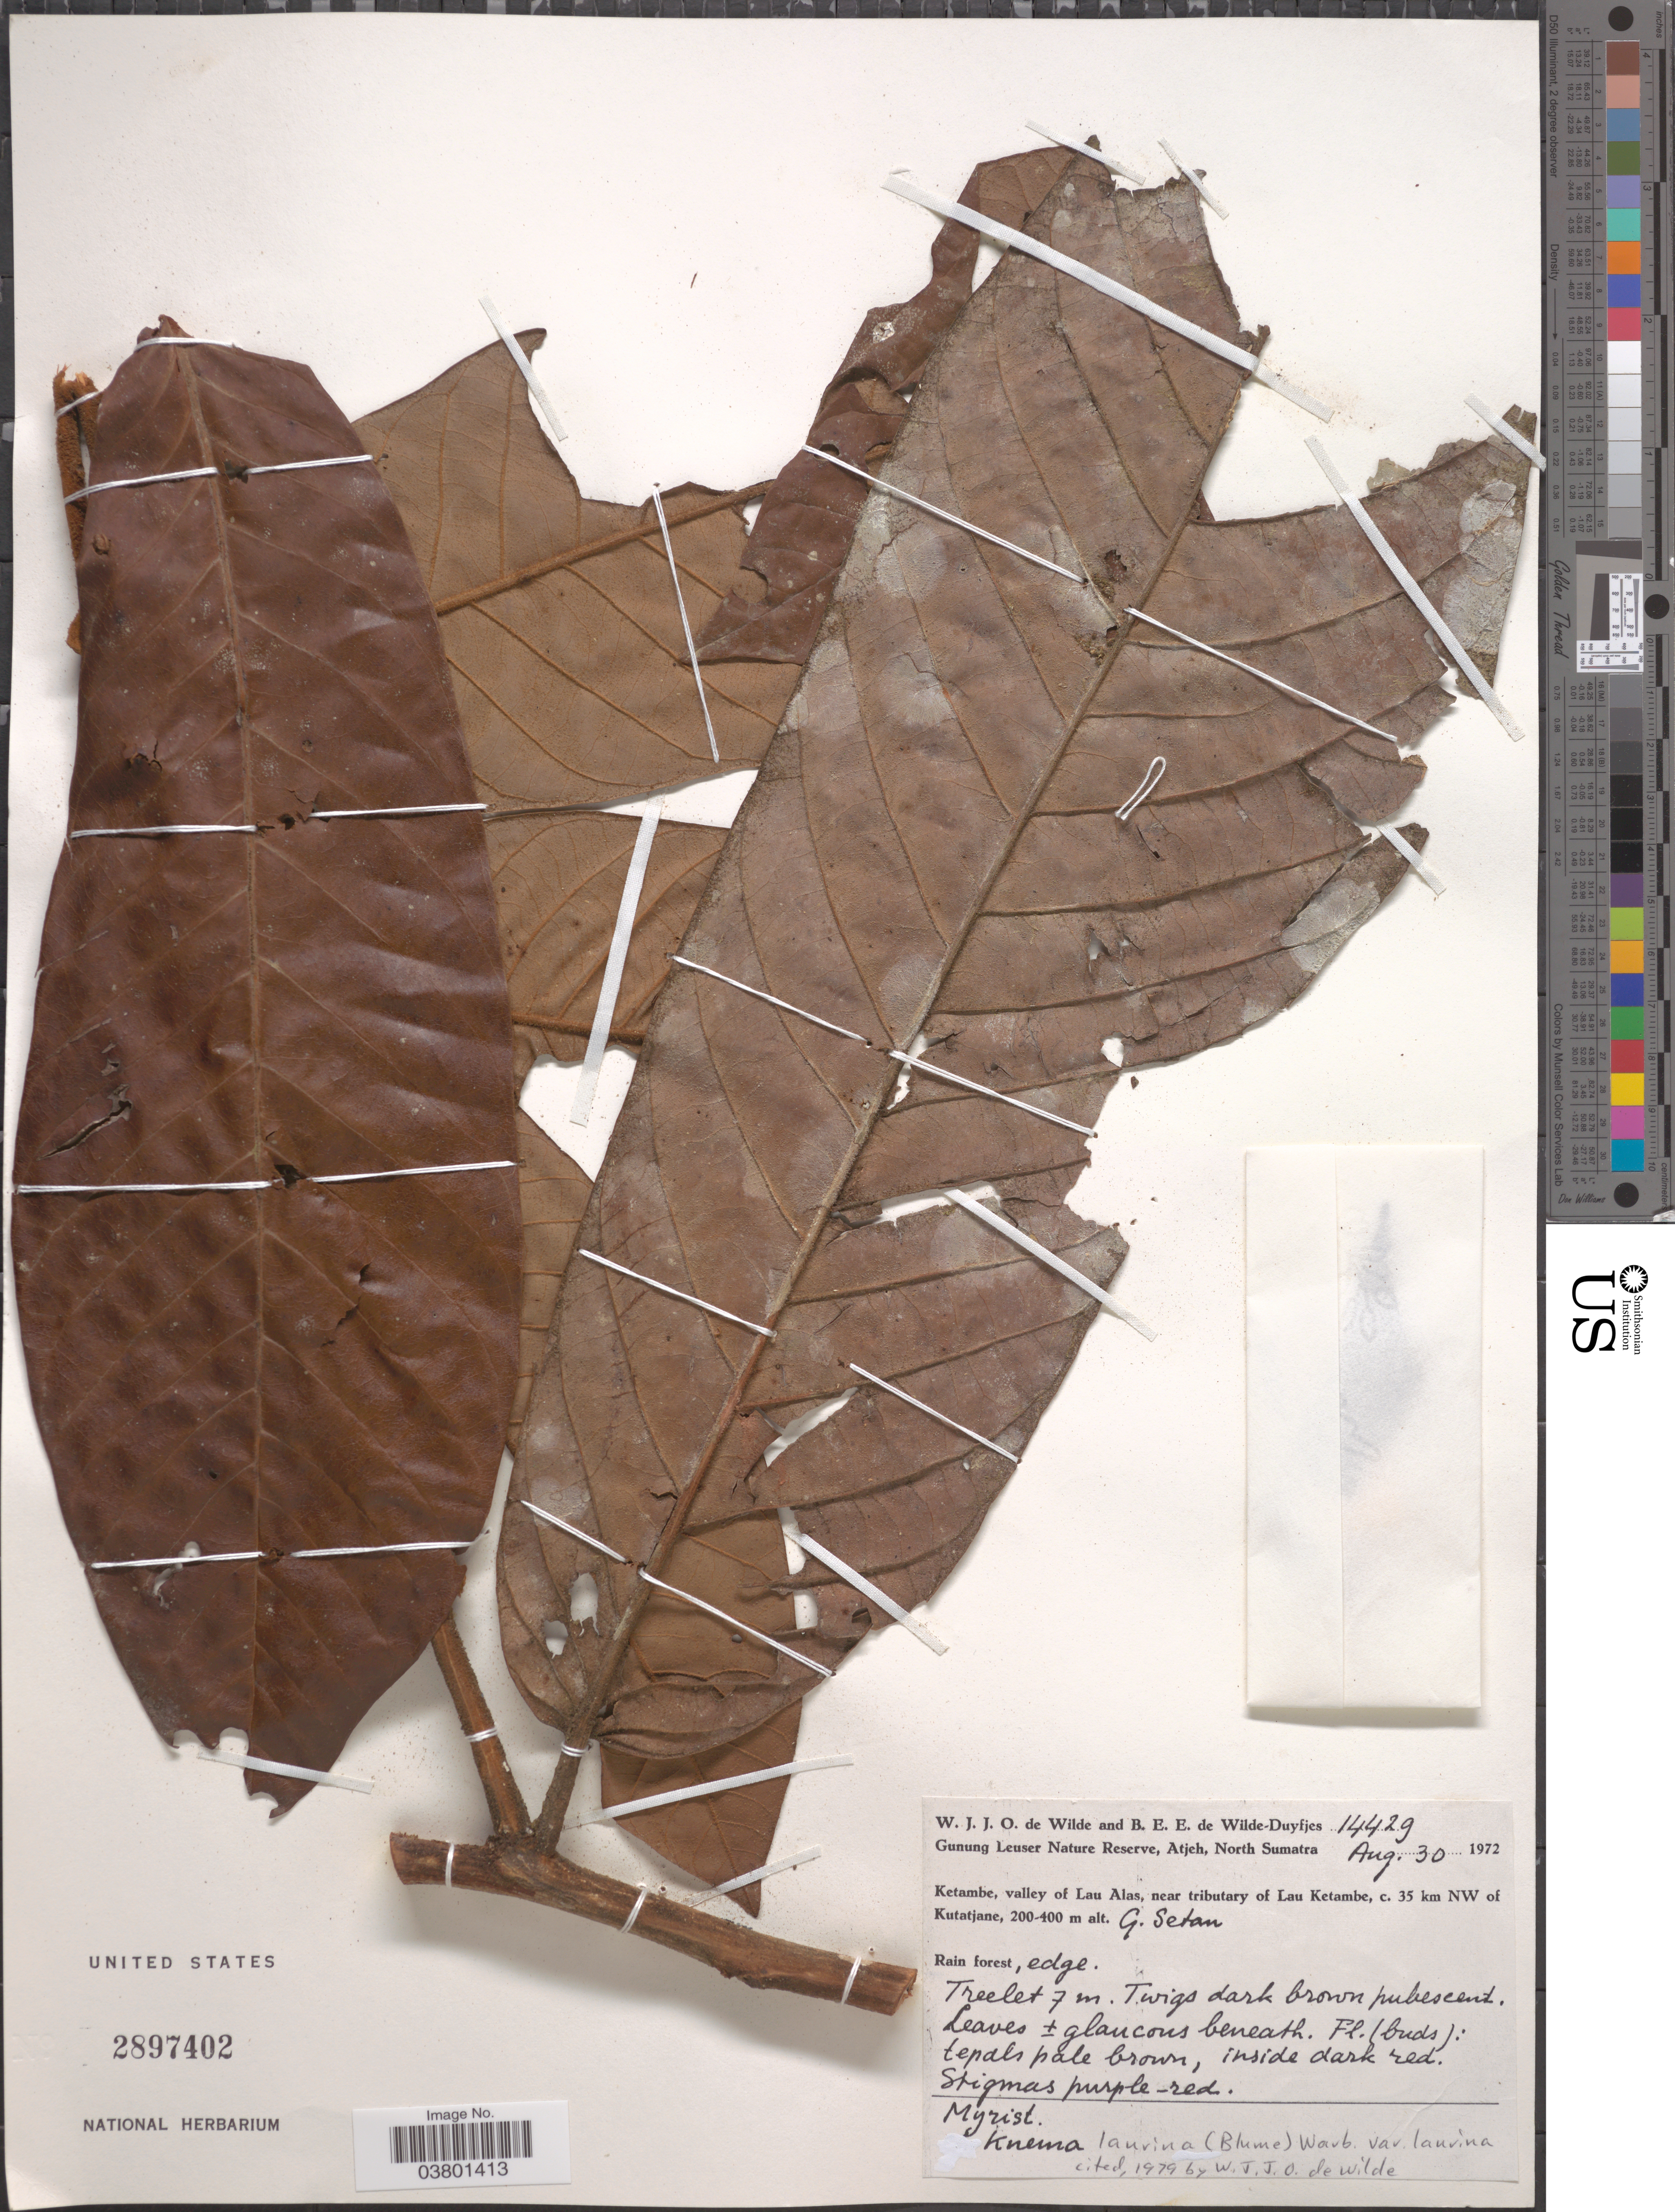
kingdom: Plantae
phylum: Tracheophyta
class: Magnoliopsida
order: Magnoliales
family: Myristicaceae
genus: Knema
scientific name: Knema laurina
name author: Warb.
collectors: W. J. de Wilde & B. E. de Wilde-Duyfjes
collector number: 14429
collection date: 1972-08-30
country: Indonesia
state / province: Sumatra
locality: Gunung Leuser Nature Reserve, Atjeh, North Sumatra. Ketambe; valley of Lau Alas, near tributary of Lau Ketambe, c. 35 km NW of Kutatjane. G. Setan.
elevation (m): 200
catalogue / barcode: US 2897402